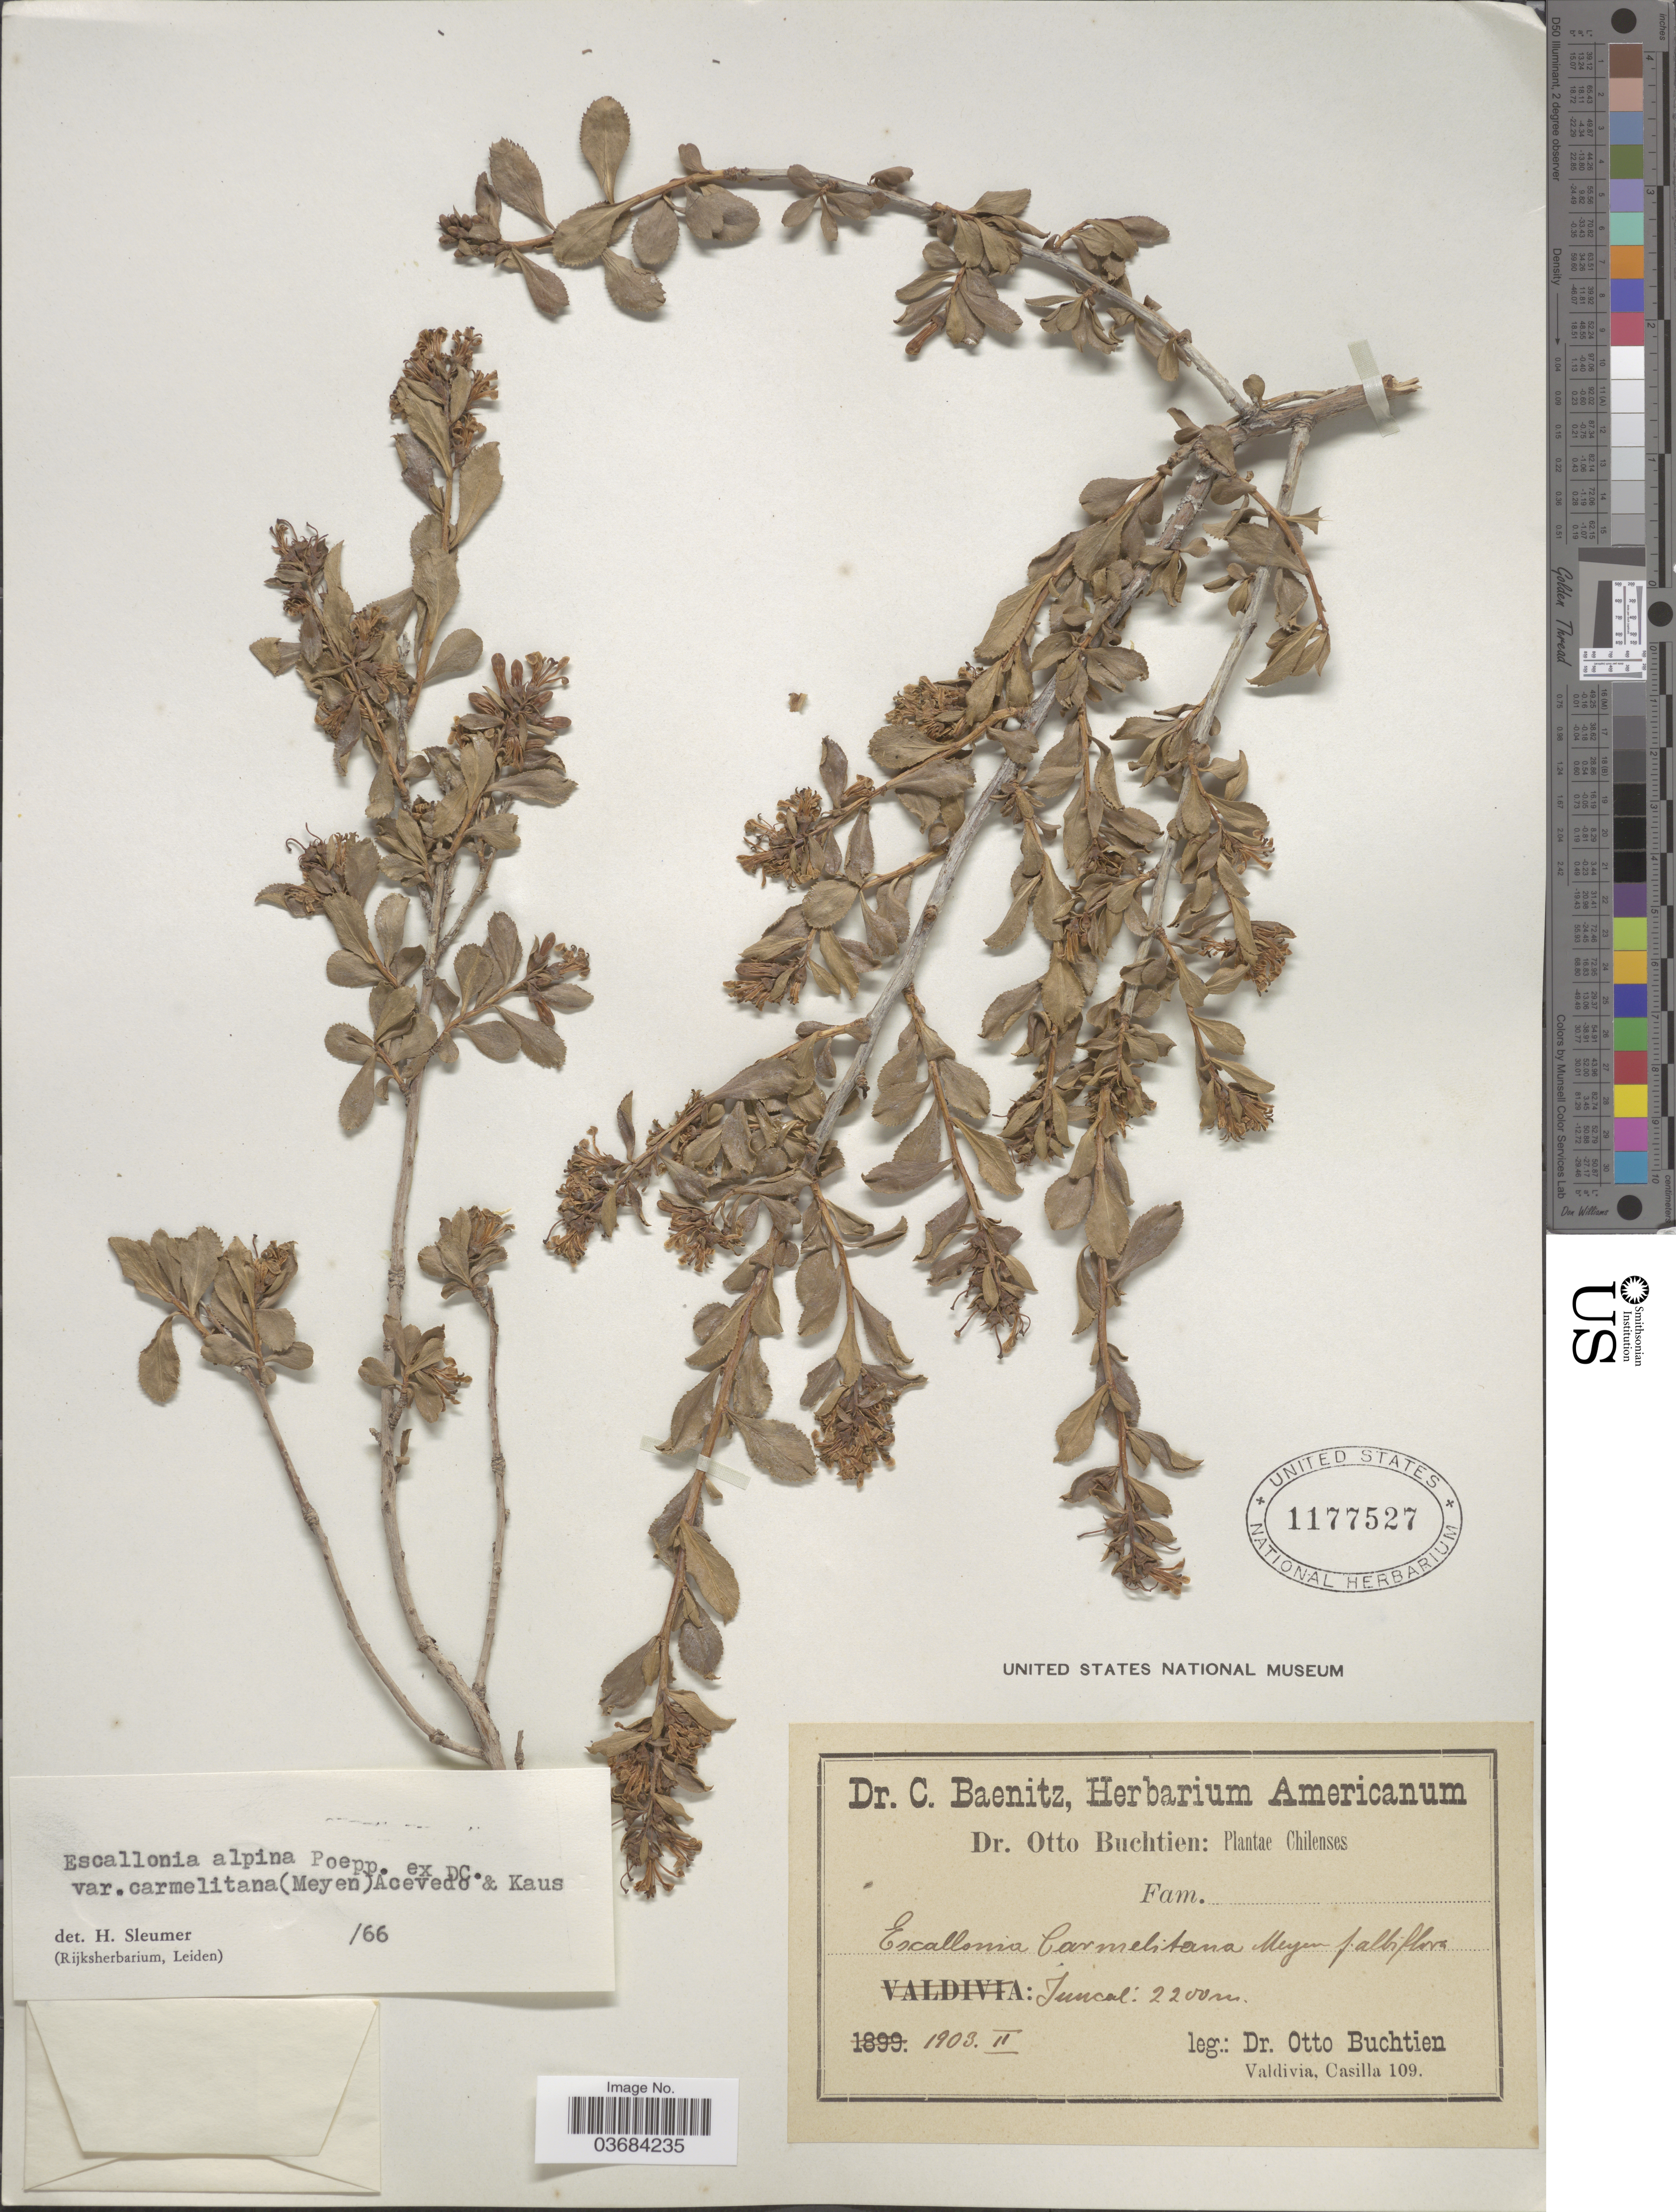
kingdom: Plantae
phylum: Tracheophyta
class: Magnoliopsida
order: Escalloniales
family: Escalloniaceae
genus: Escallonia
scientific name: Escallonia alpina var. carmelitana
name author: (Meyen) Acevedo & Kausel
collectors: O. Buchtien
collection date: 1903-02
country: Chile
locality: Juncal.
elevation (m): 2200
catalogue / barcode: US 1177527